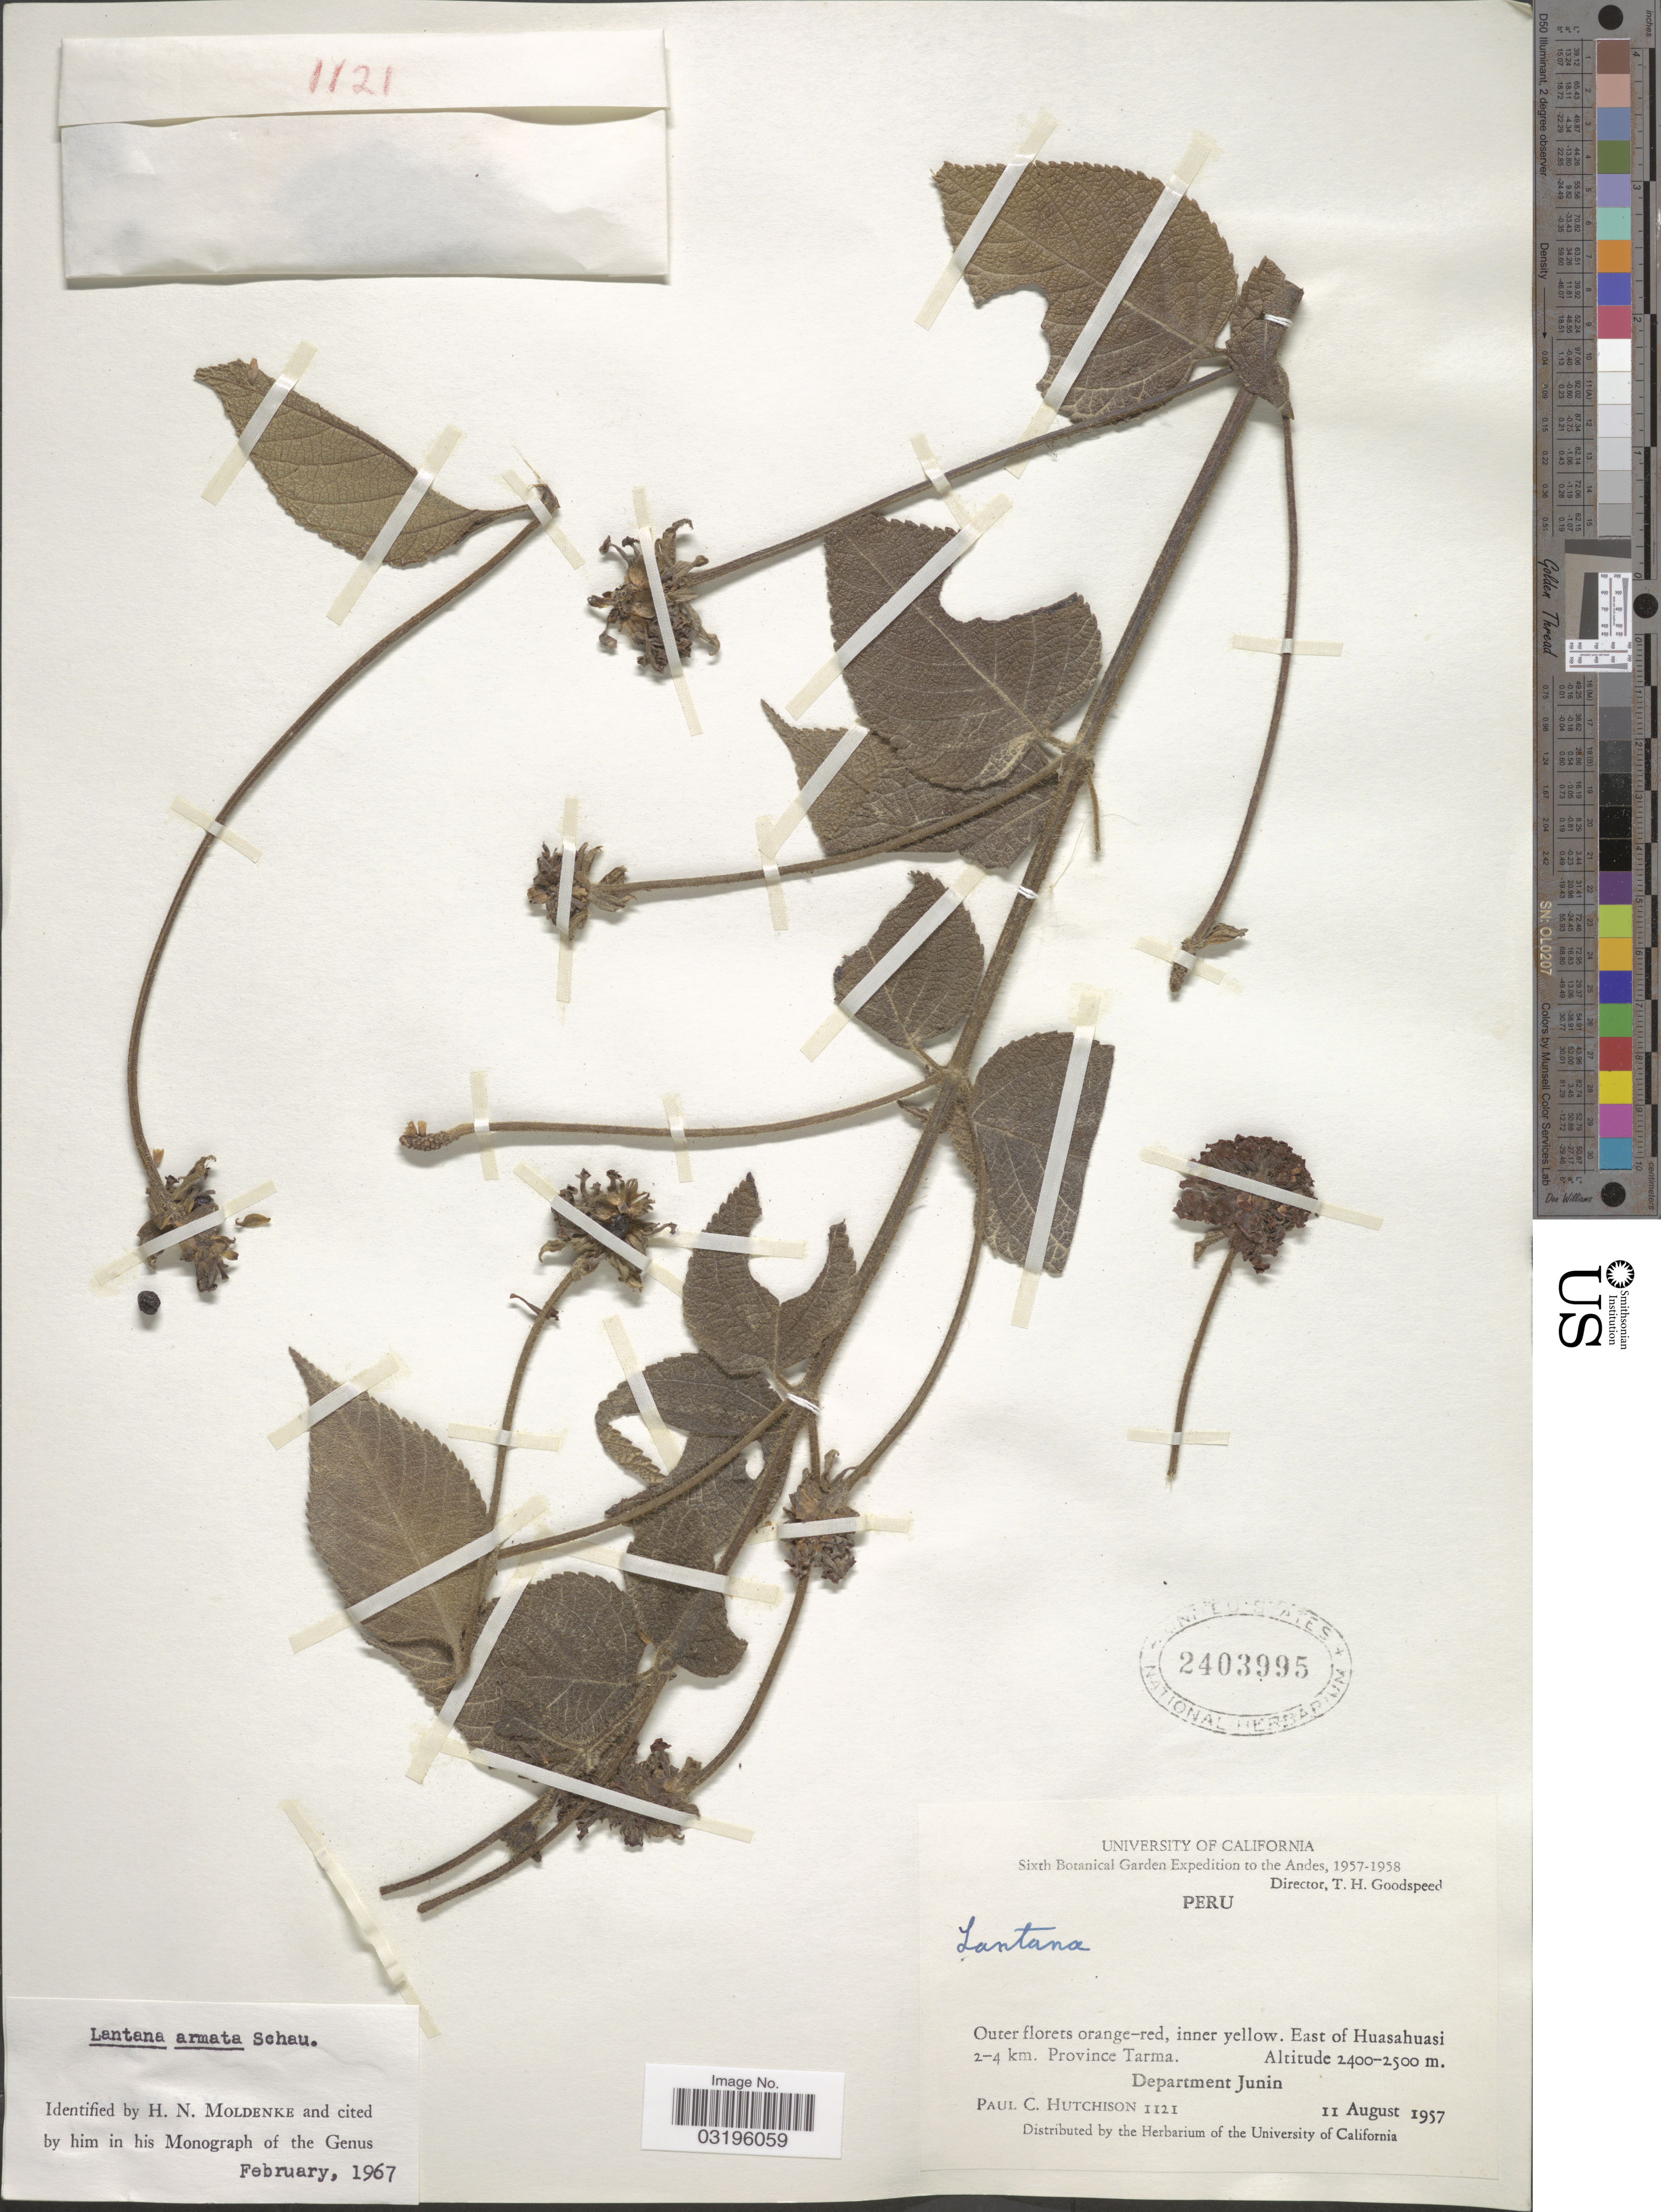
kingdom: Plantae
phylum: Tracheophyta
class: Magnoliopsida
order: Lamiales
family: Verbenaceae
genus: Lantana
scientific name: Lantana x armata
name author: Schauer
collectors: P. C. Hutchison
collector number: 1121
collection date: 1957-08-11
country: Peru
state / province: Junín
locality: Andes. East of Huasahuai. 2-4 km. Province Tarma. Department Junin.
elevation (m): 2400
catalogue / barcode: US 2403995